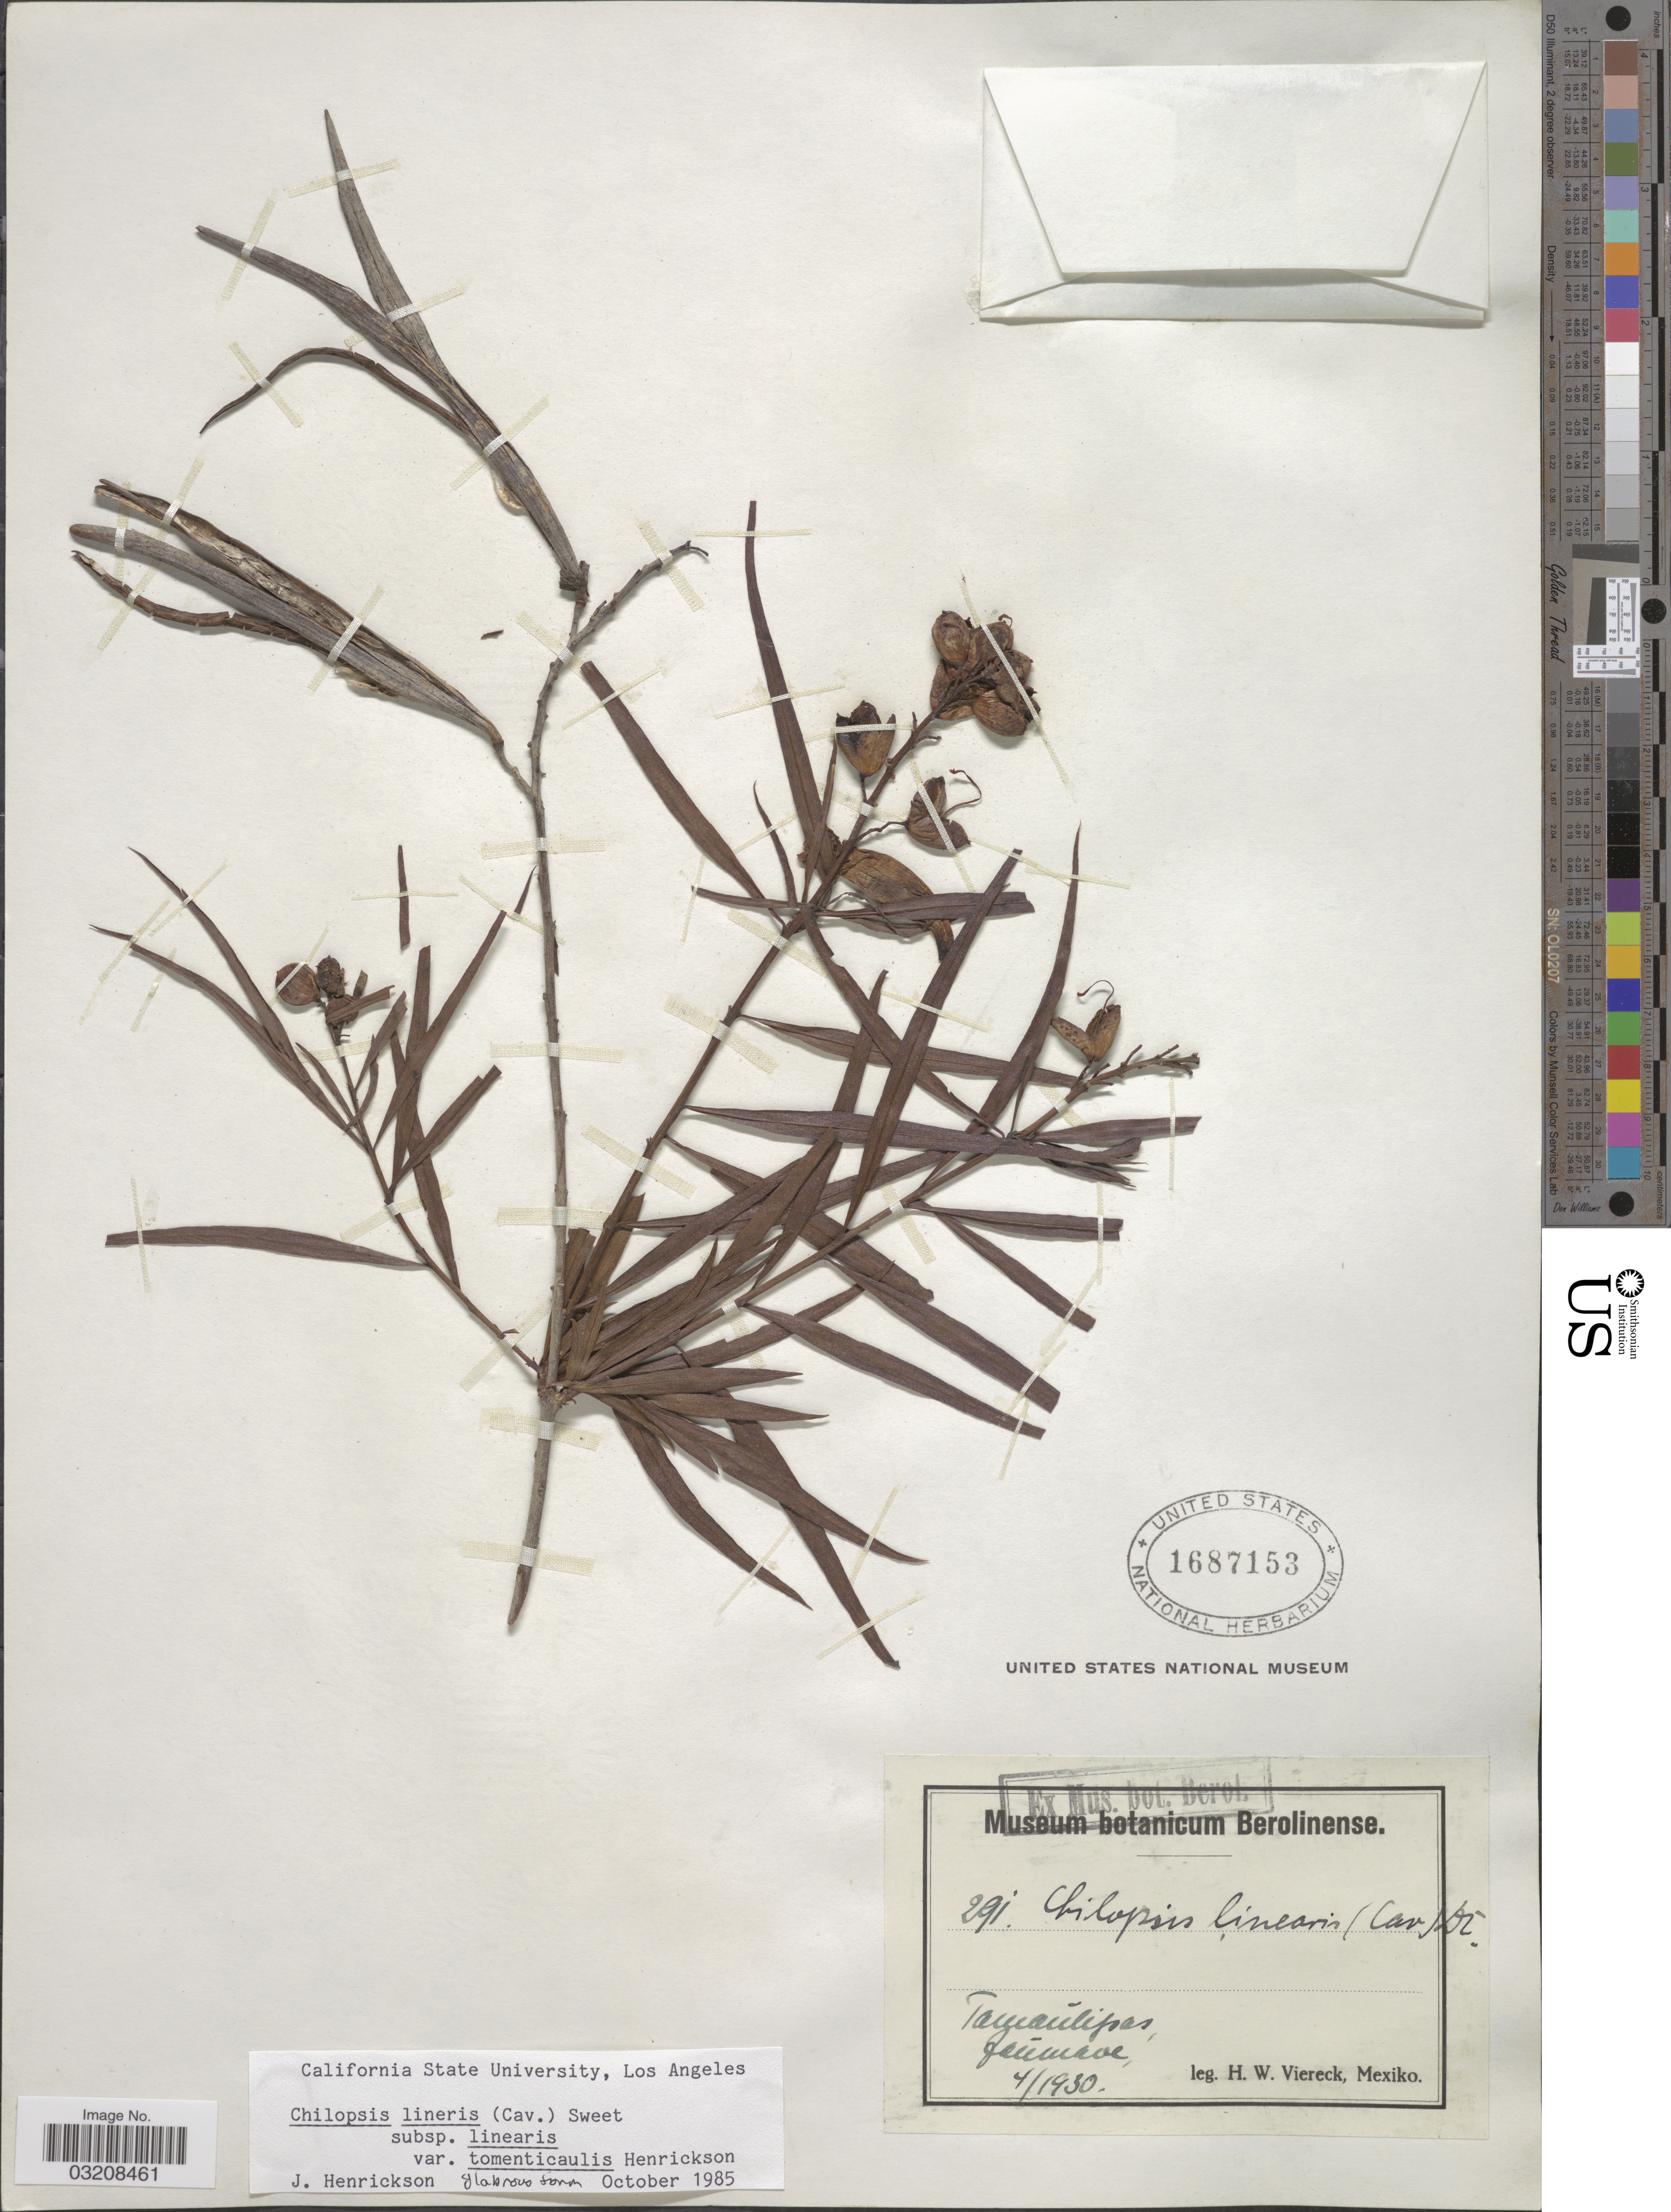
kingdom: Plantae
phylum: Tracheophyta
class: Magnoliopsida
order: Lamiales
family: Bignoniaceae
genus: Chilopsis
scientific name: Chilopsis linearis var. tomenticaulis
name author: Henrickson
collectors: H. W. Viereck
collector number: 291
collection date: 1930-04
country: Mexico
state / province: Tamaulipas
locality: Jaúmave.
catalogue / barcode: US 1687153